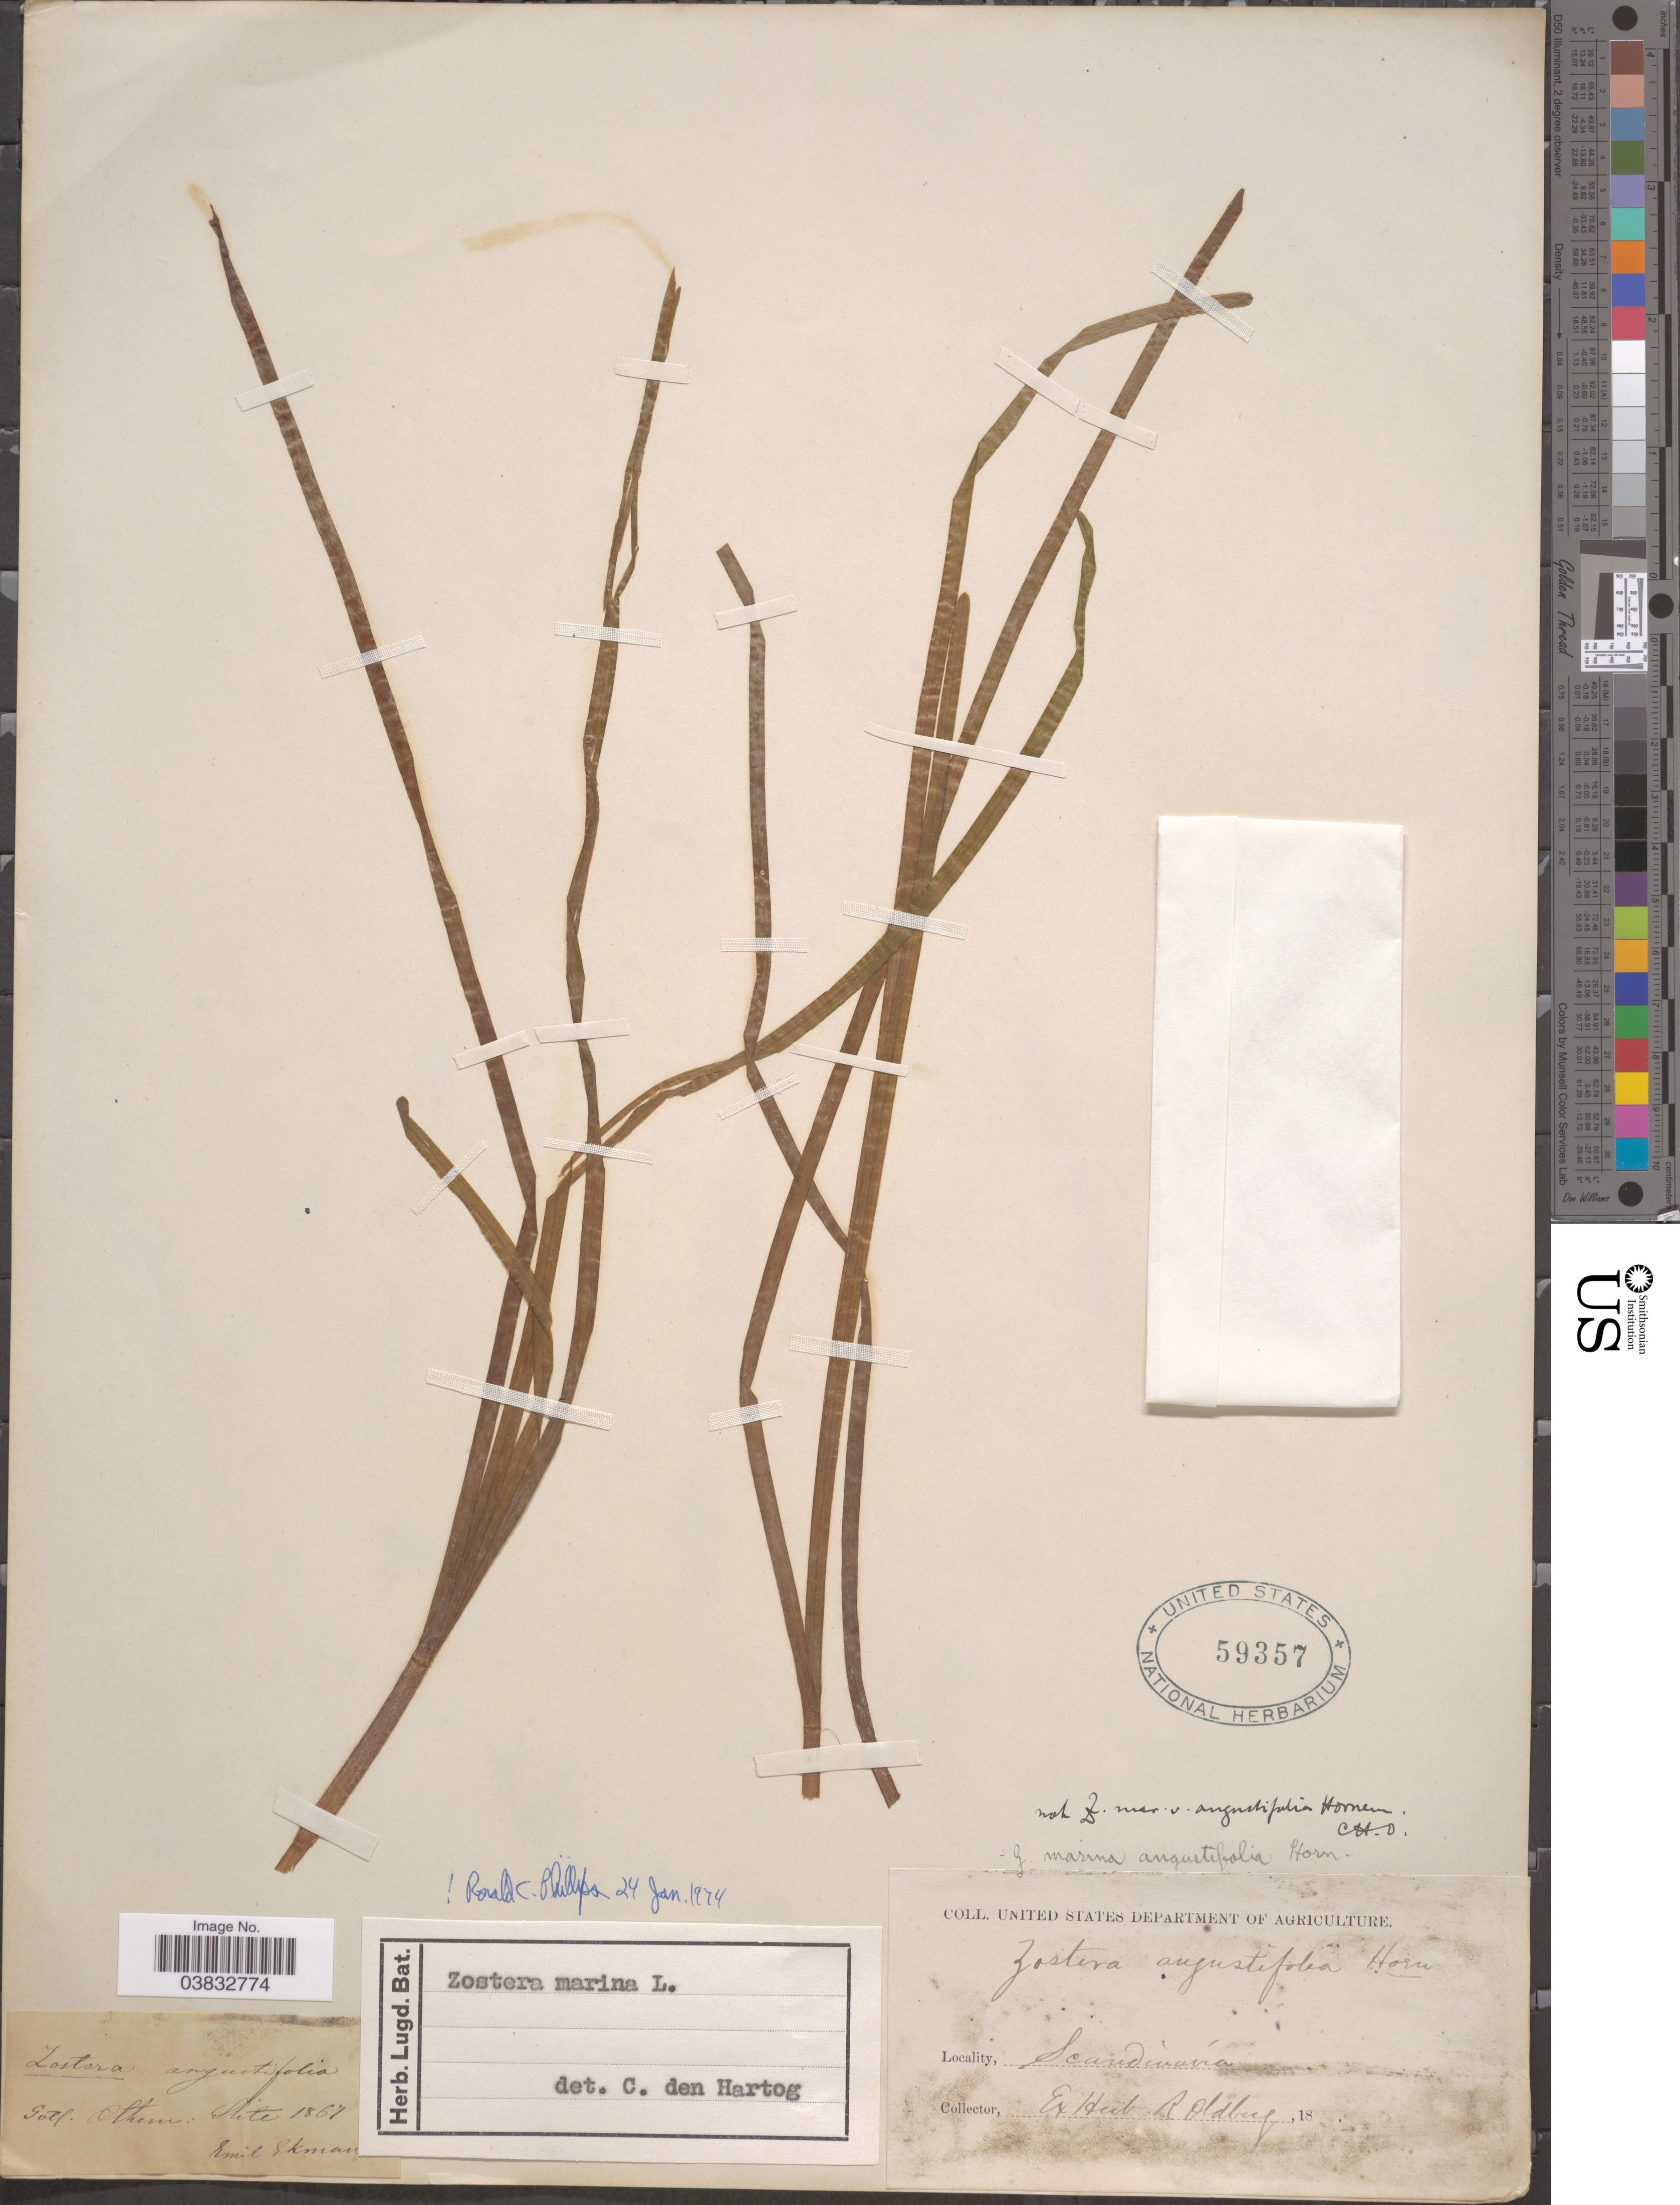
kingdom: Plantae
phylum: Tracheophyta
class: Liliopsida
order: Alismatales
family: Zosteraceae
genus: Zostera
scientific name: Zostera marina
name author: L.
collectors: E. Ekman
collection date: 1867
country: Sweden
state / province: Gotland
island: Gotland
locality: Gotl. Othem: Stilte, Scandinavia.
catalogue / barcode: US 59357